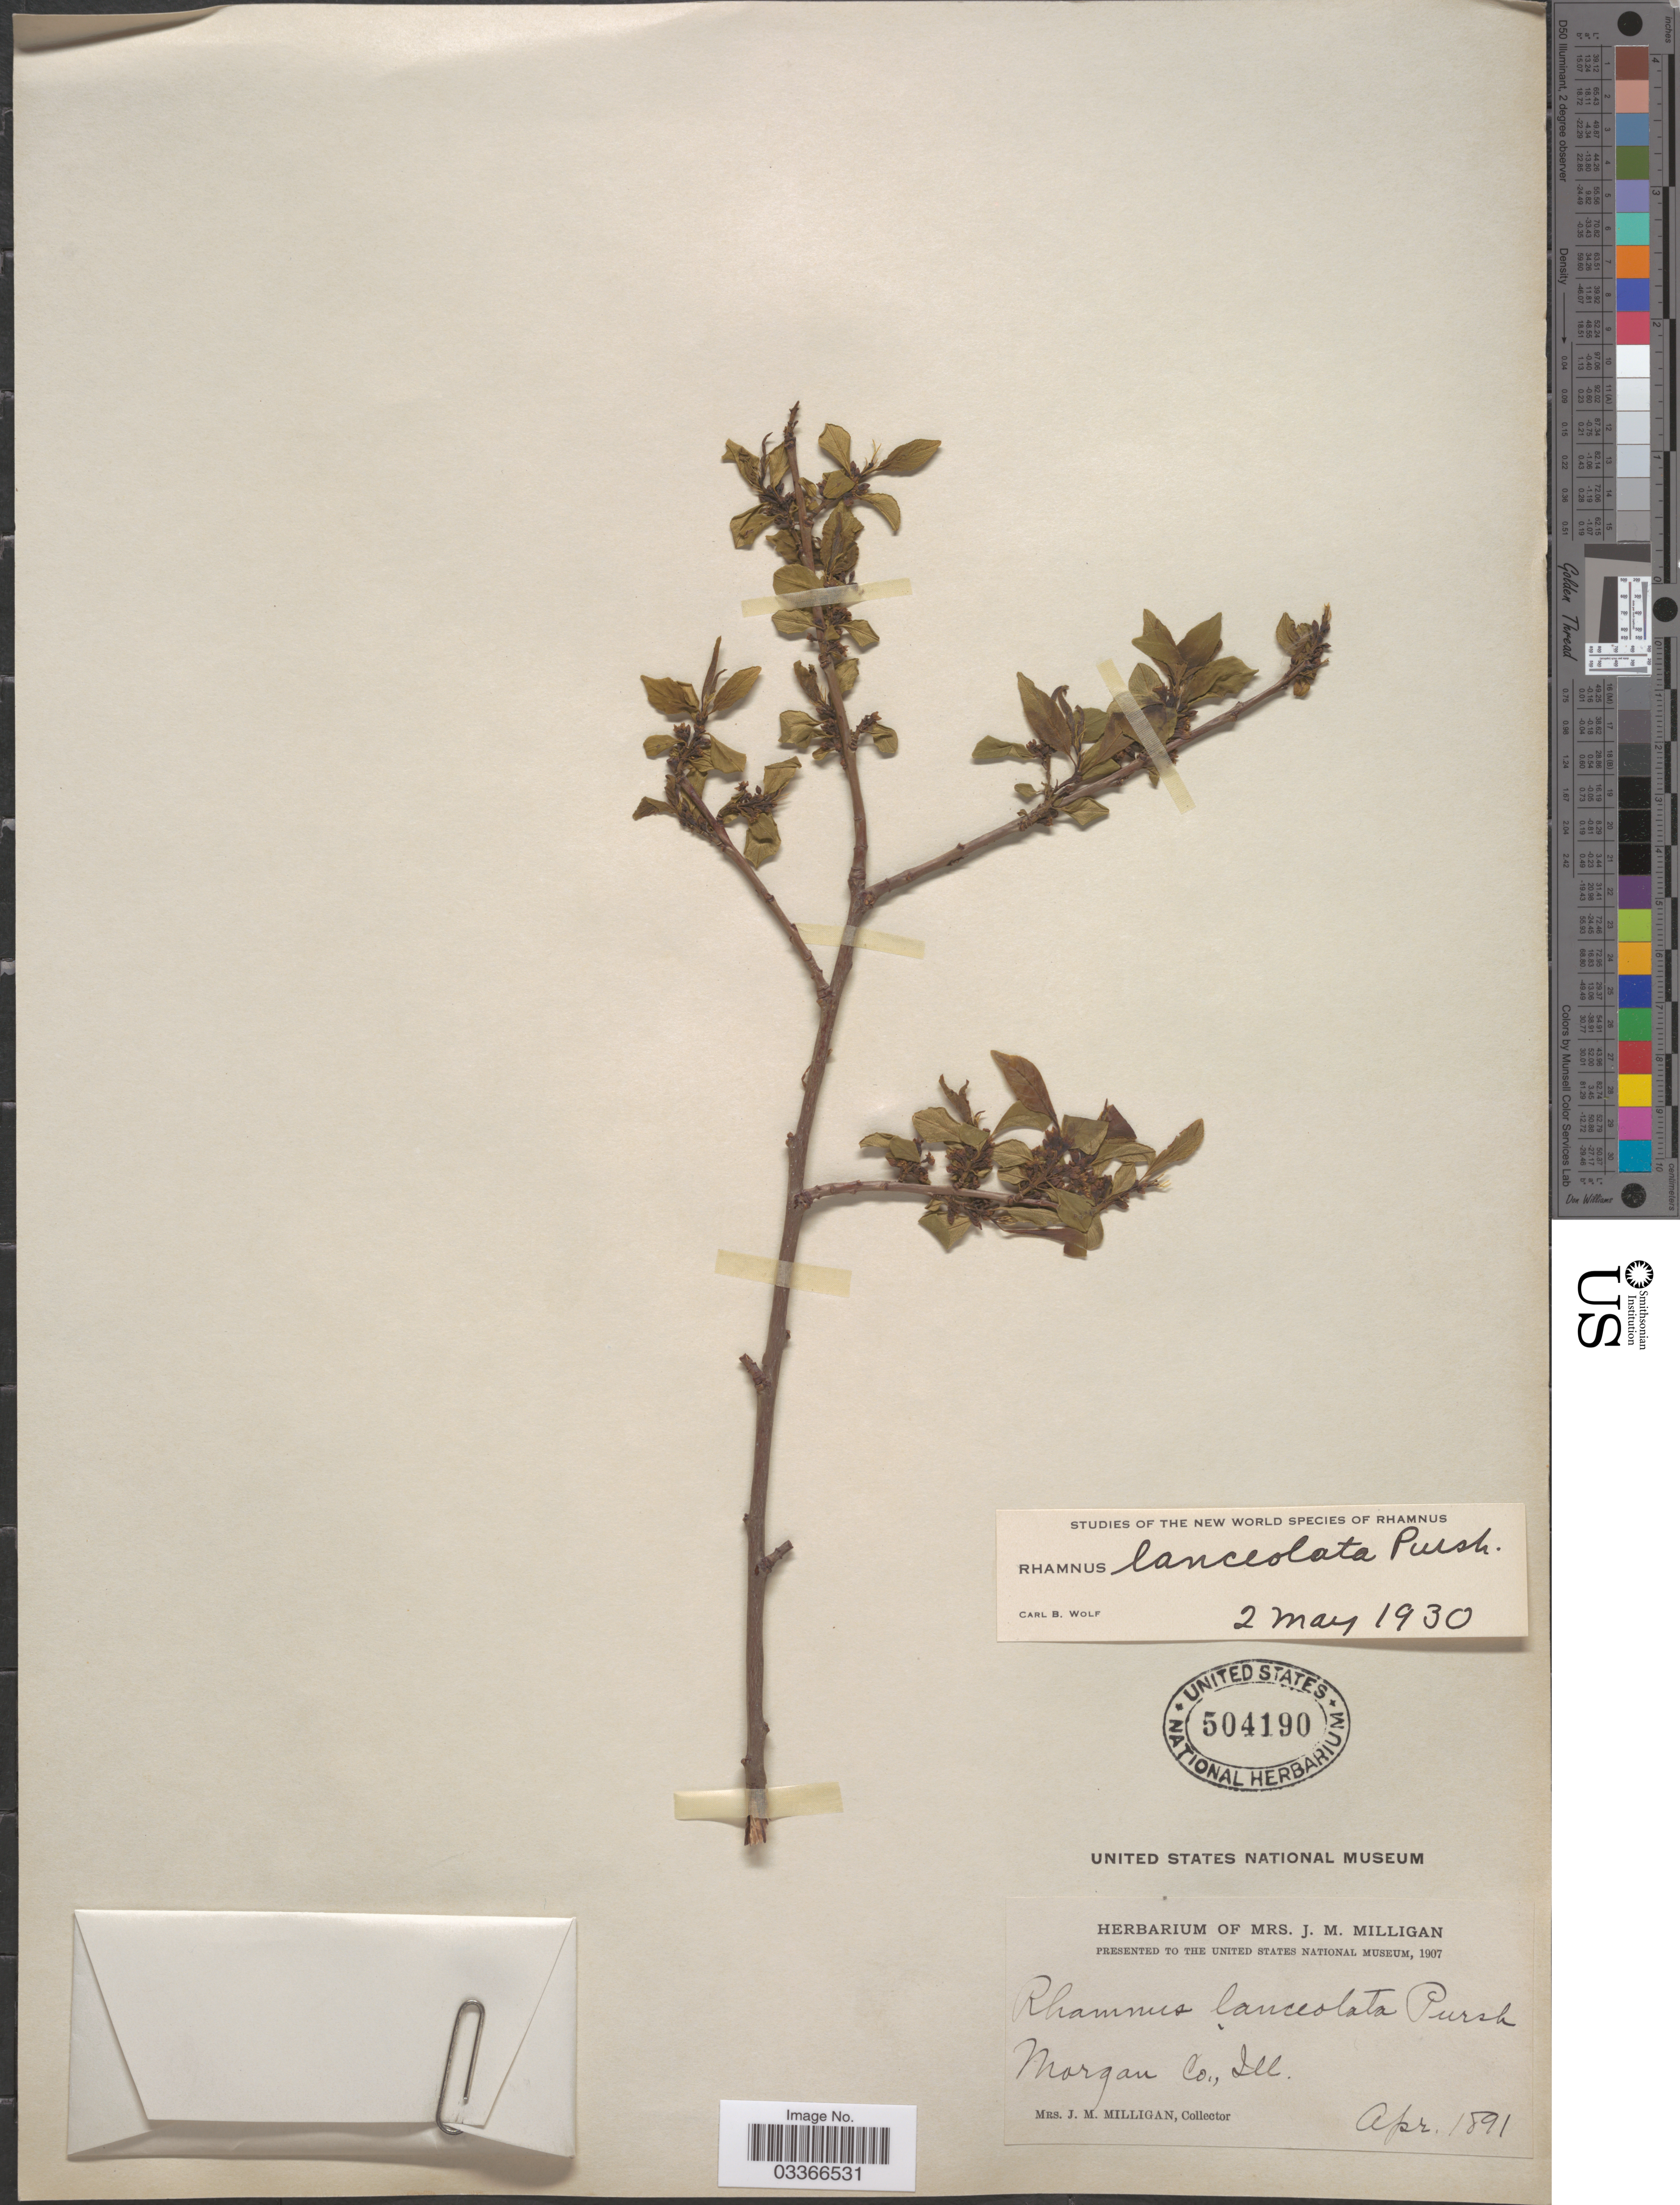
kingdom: Plantae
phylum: Tracheophyta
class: Magnoliopsida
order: Rosales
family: Rhamnaceae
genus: Rhamnus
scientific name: Rhamnus lanceolata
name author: Pursh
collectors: J. Milligan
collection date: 1891-04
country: United States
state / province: Illinois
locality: Morgan Co.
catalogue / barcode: US 504190